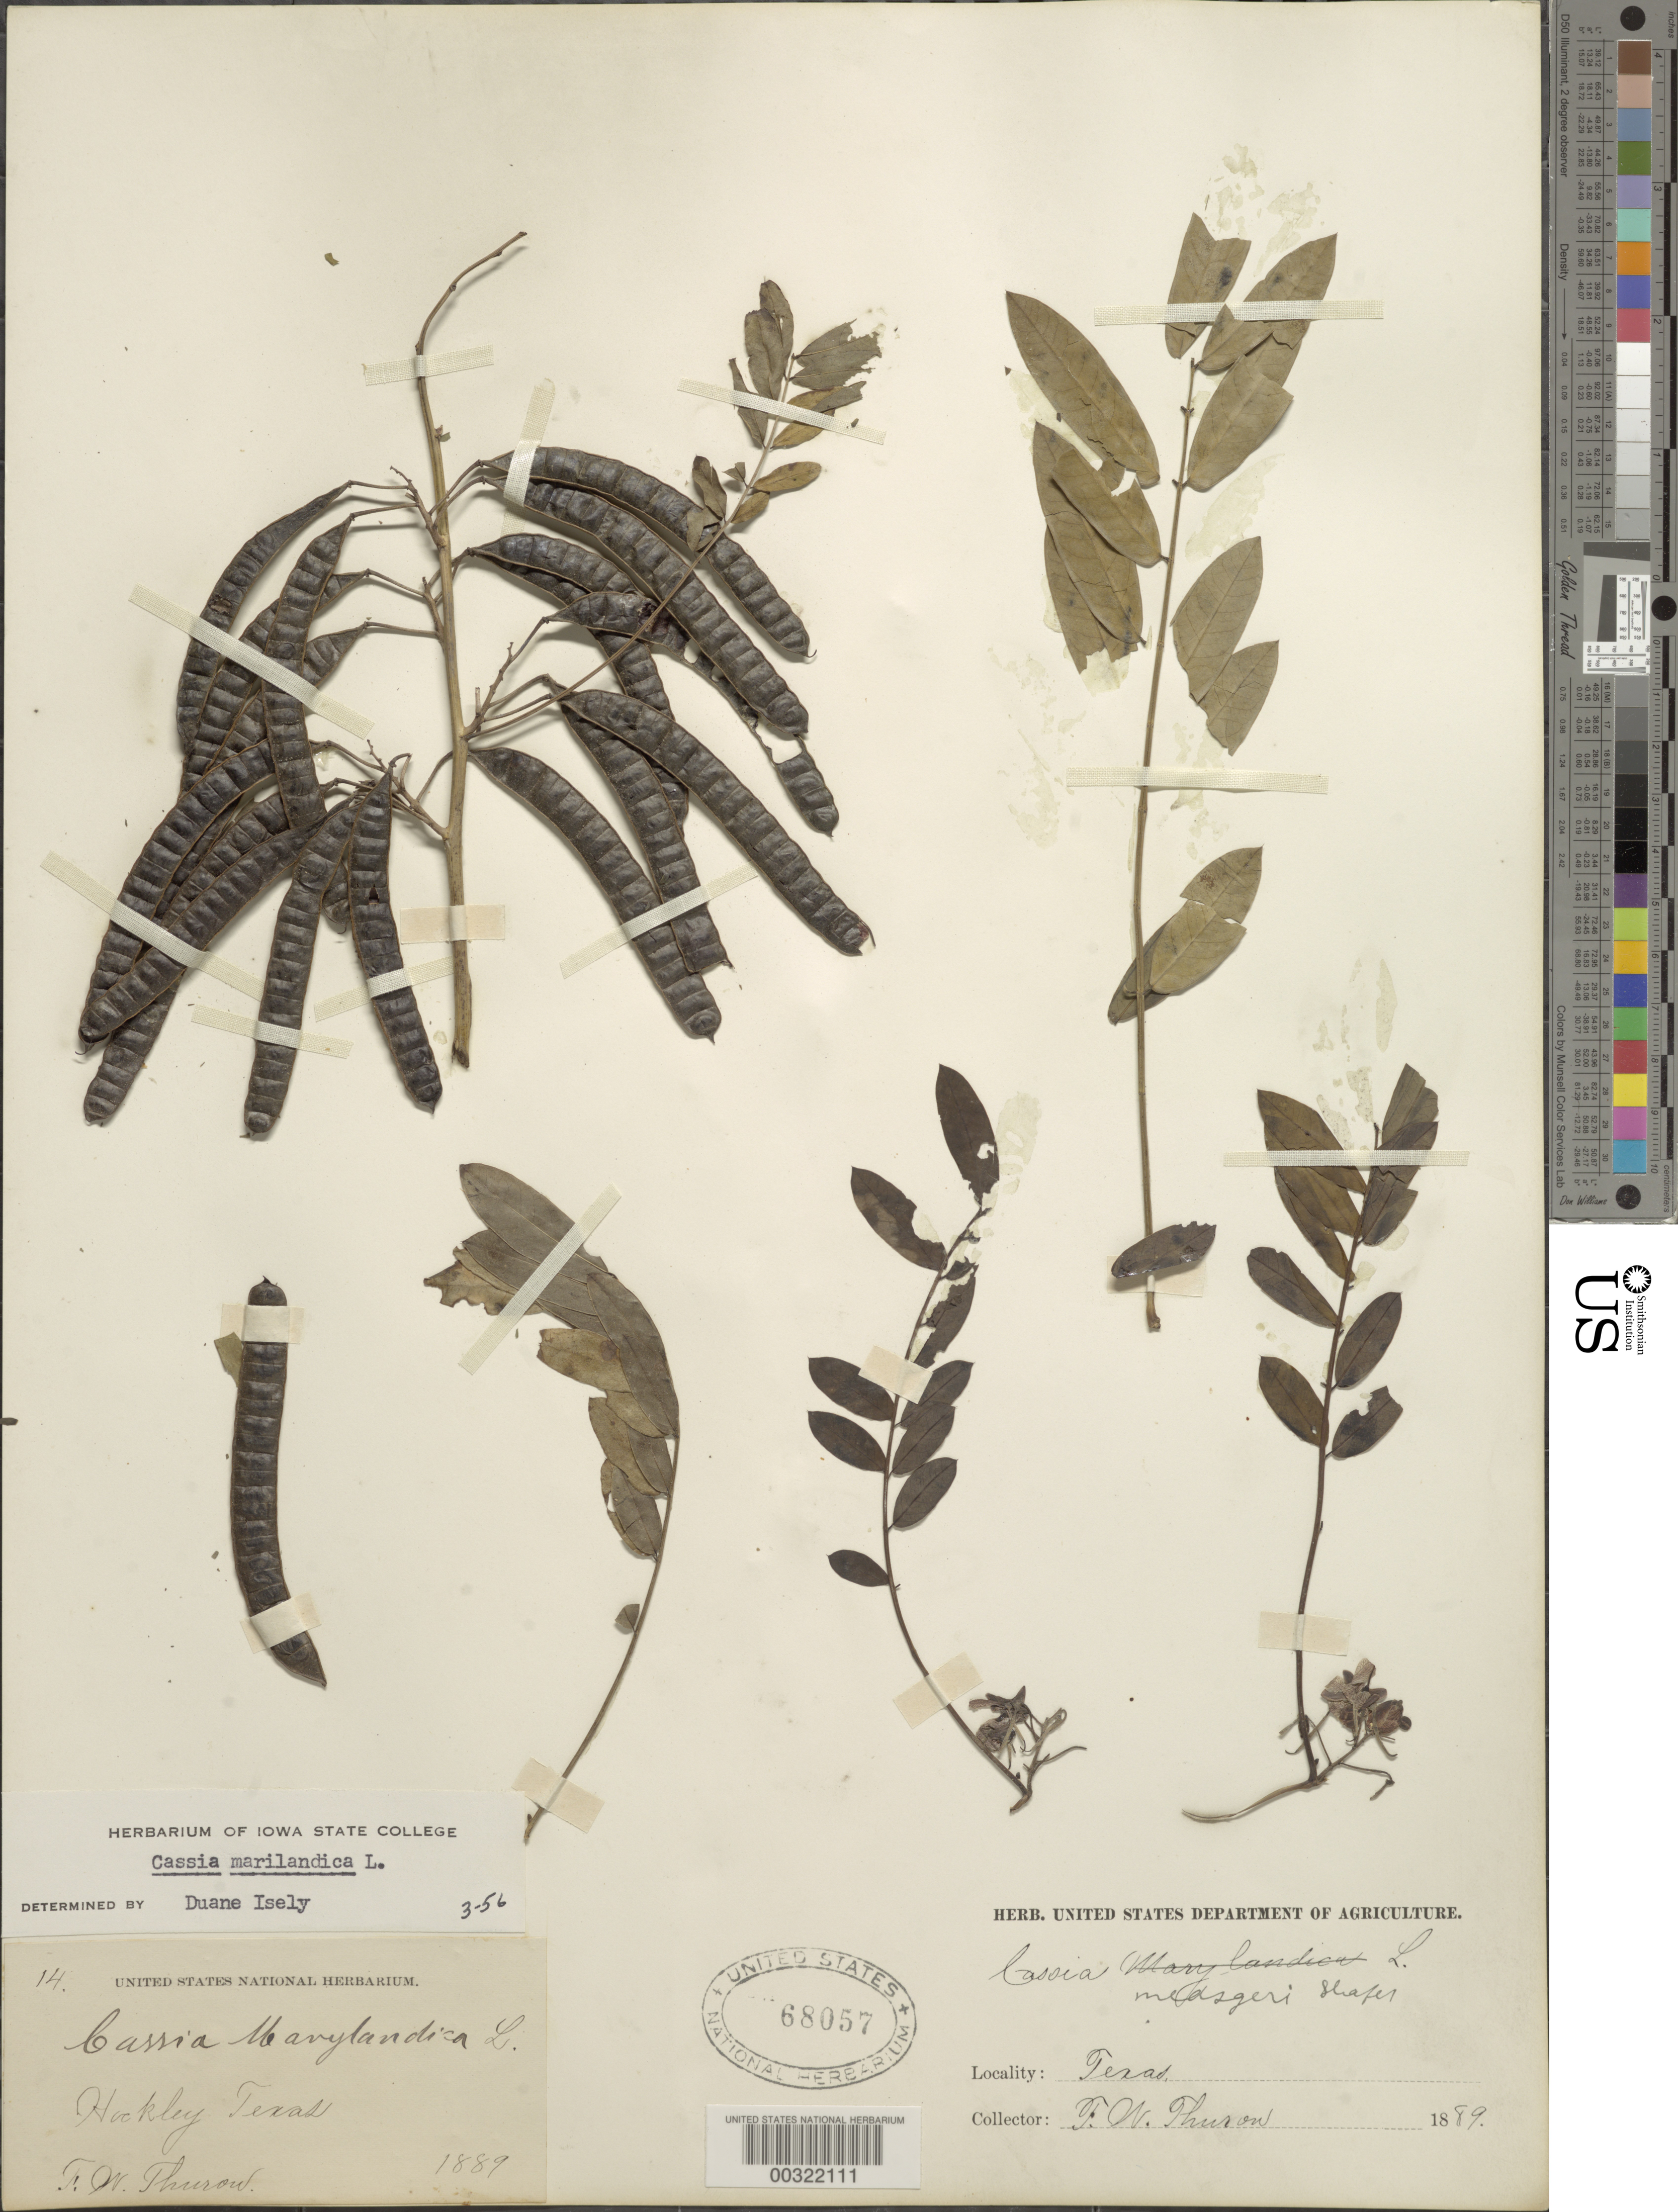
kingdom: Plantae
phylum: Tracheophyta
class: Magnoliopsida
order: Fabales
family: Fabaceae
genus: Senna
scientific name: Senna marilandica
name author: (L.) Link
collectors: F. W. Thurow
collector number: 14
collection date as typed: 1889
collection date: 1889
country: United States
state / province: Texas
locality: Hickley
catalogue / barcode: US 68057